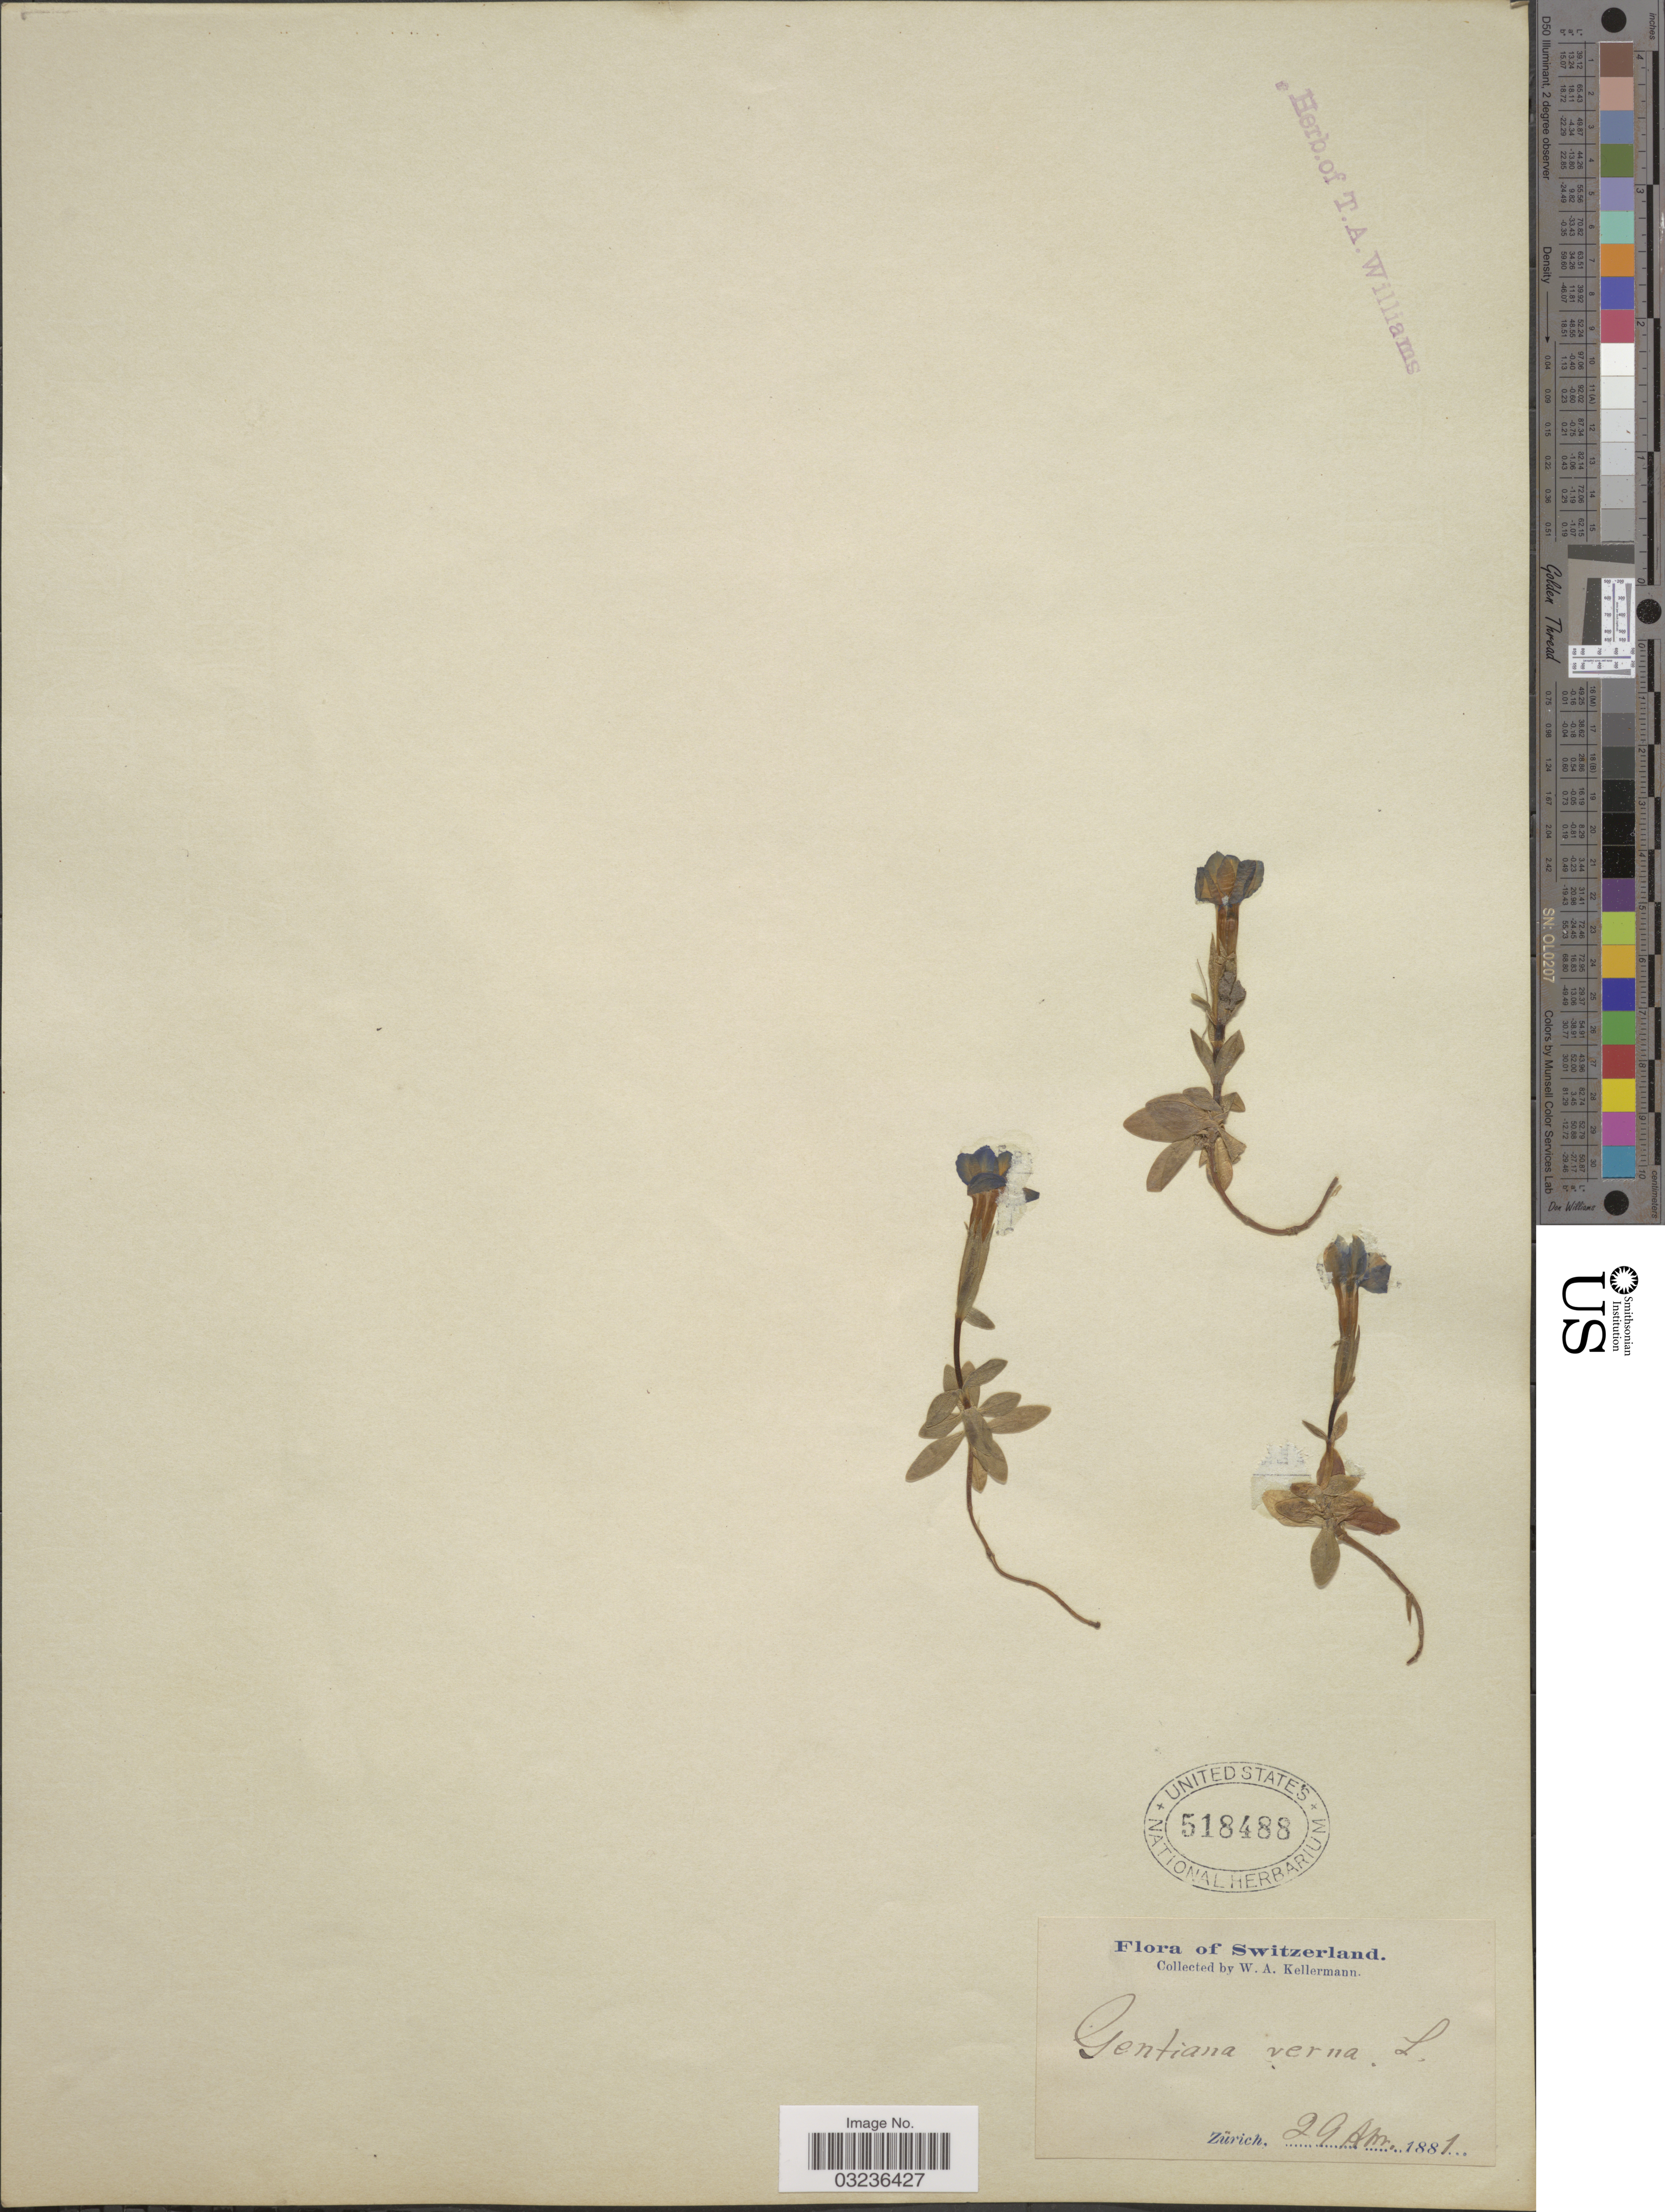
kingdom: Plantae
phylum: Tracheophyta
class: Magnoliopsida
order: Gentianales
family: Gentianaceae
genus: Gentiana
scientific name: Gentiana verna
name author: L.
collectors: W. Kellerman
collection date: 1881-04-29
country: Switzerland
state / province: Zurich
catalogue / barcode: US 518488